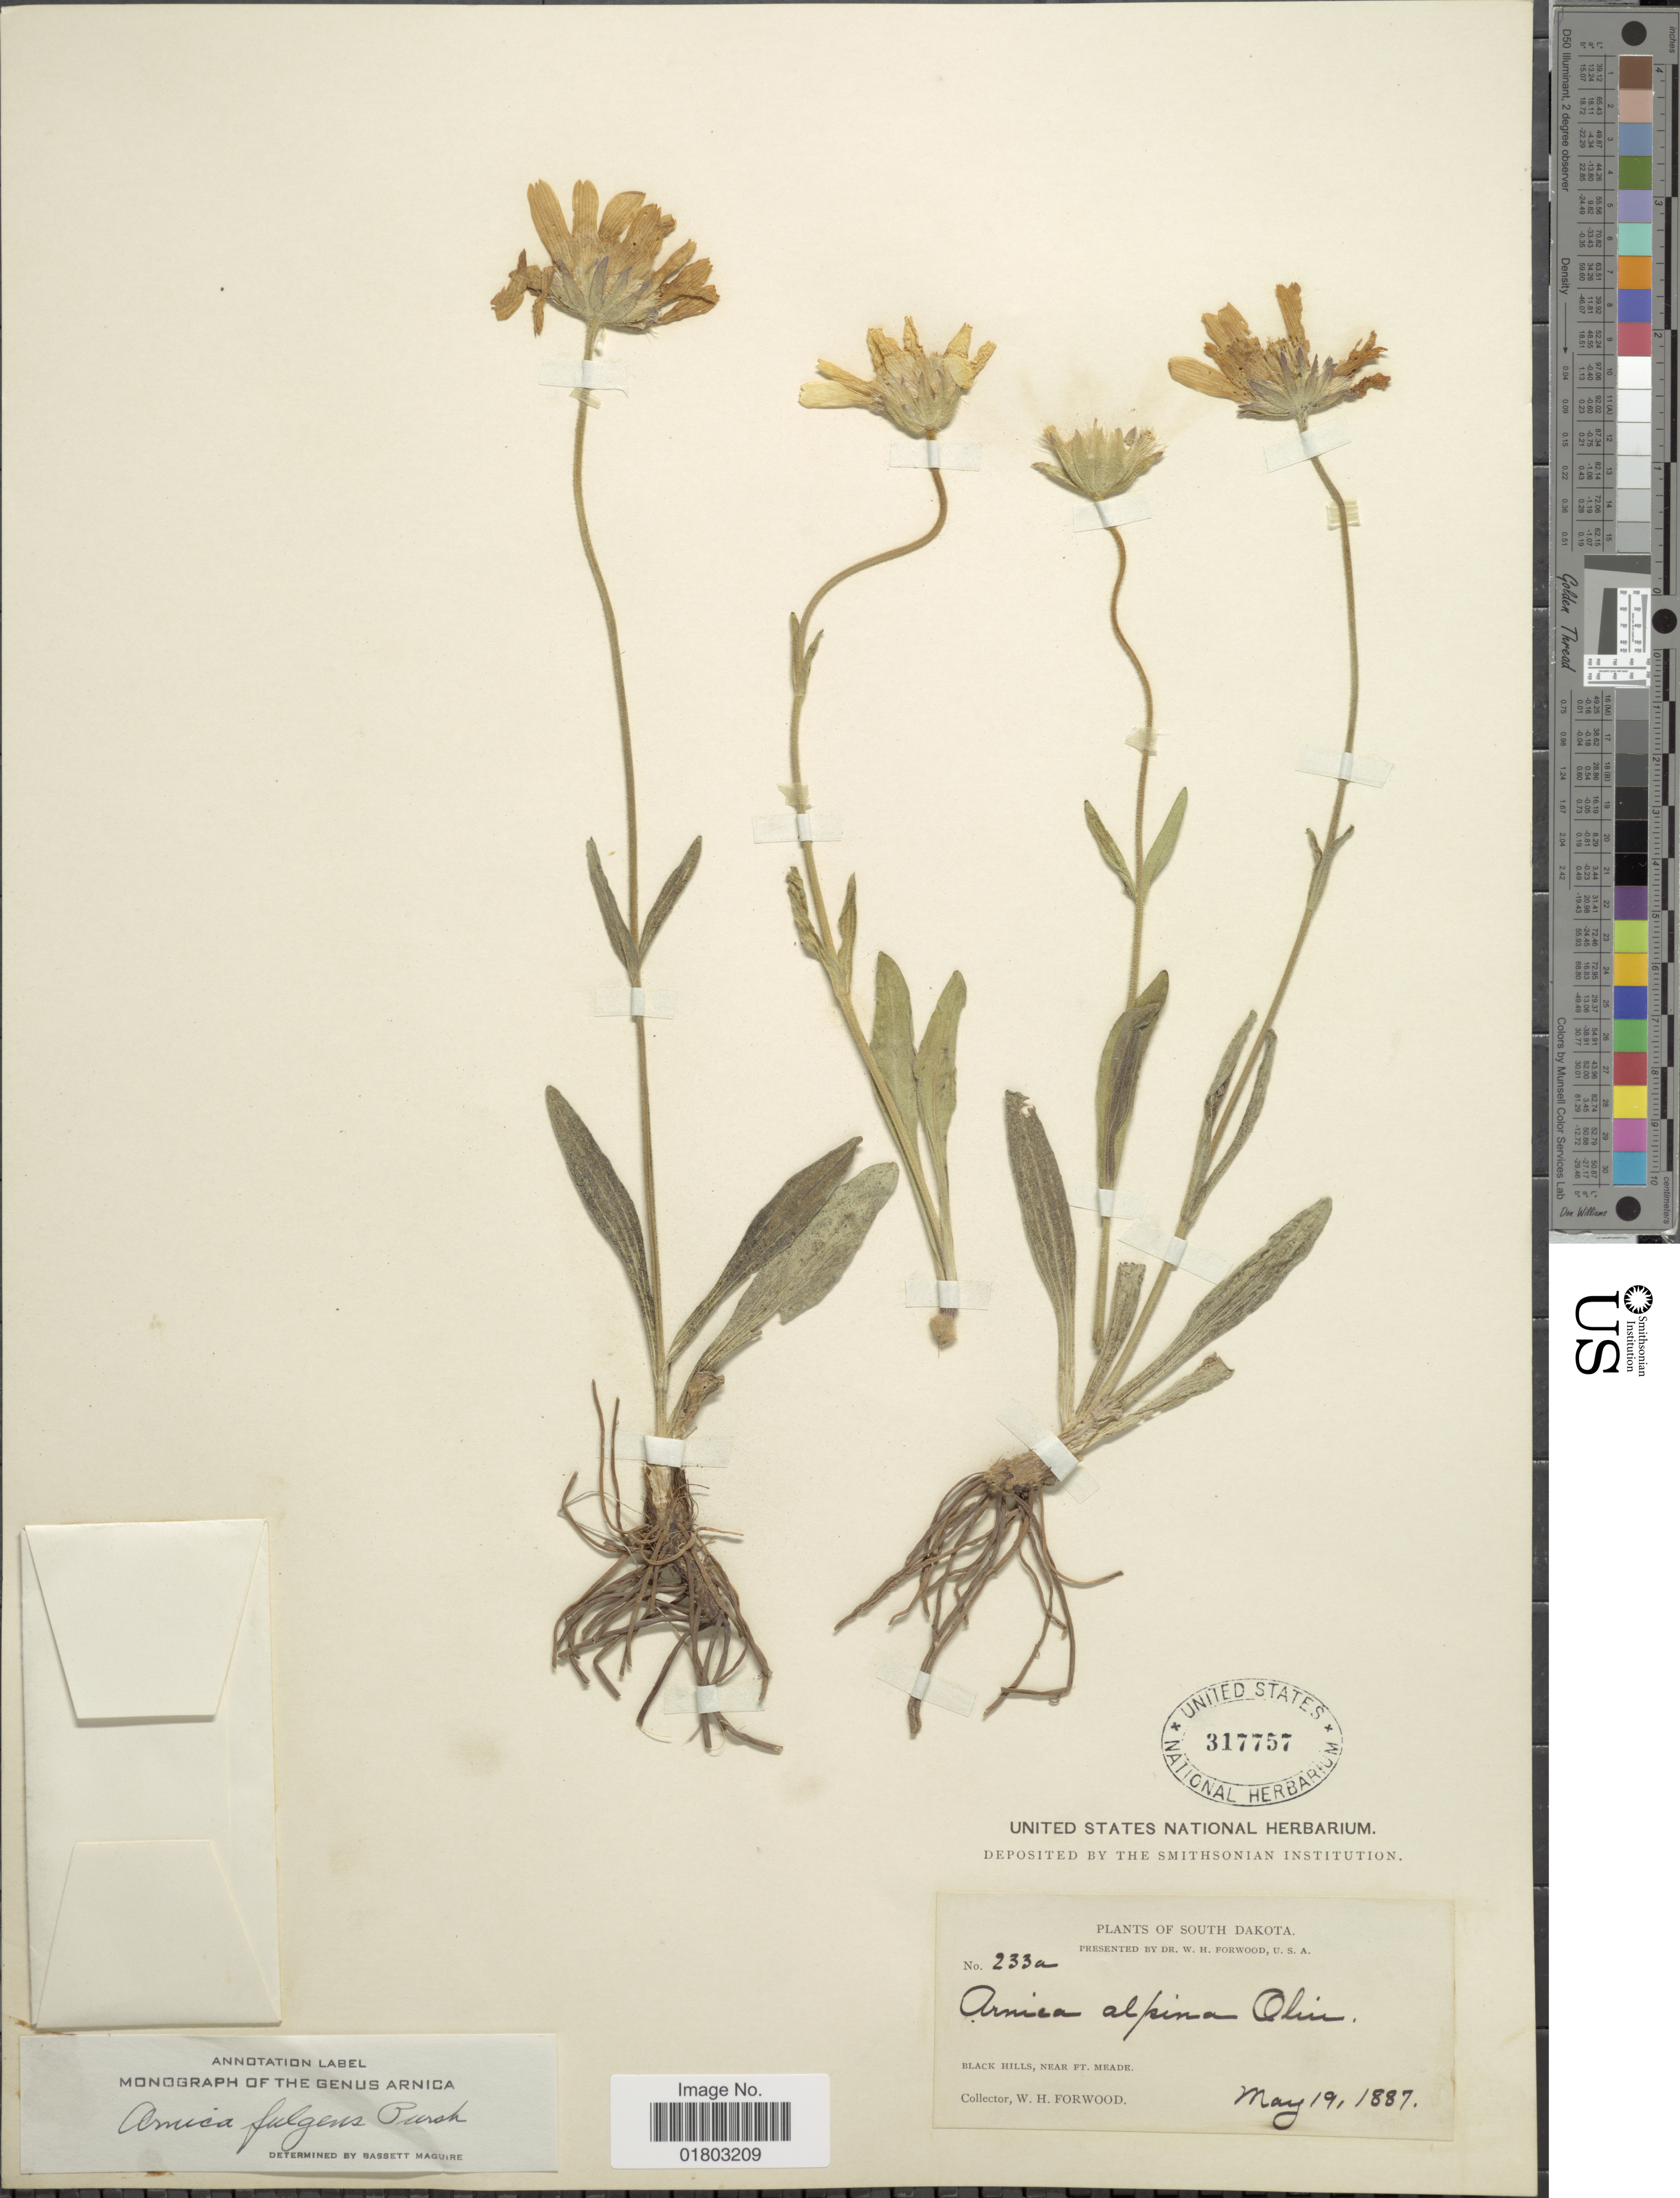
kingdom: Plantae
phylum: Tracheophyta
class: Magnoliopsida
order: Asterales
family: Asteraceae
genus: Arnica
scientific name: Arnica fulgens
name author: Pursh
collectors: W. Forwood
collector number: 233a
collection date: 1887-05-19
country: United States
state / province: South Dakota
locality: Black Hills, near Ft Meade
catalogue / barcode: US 317757